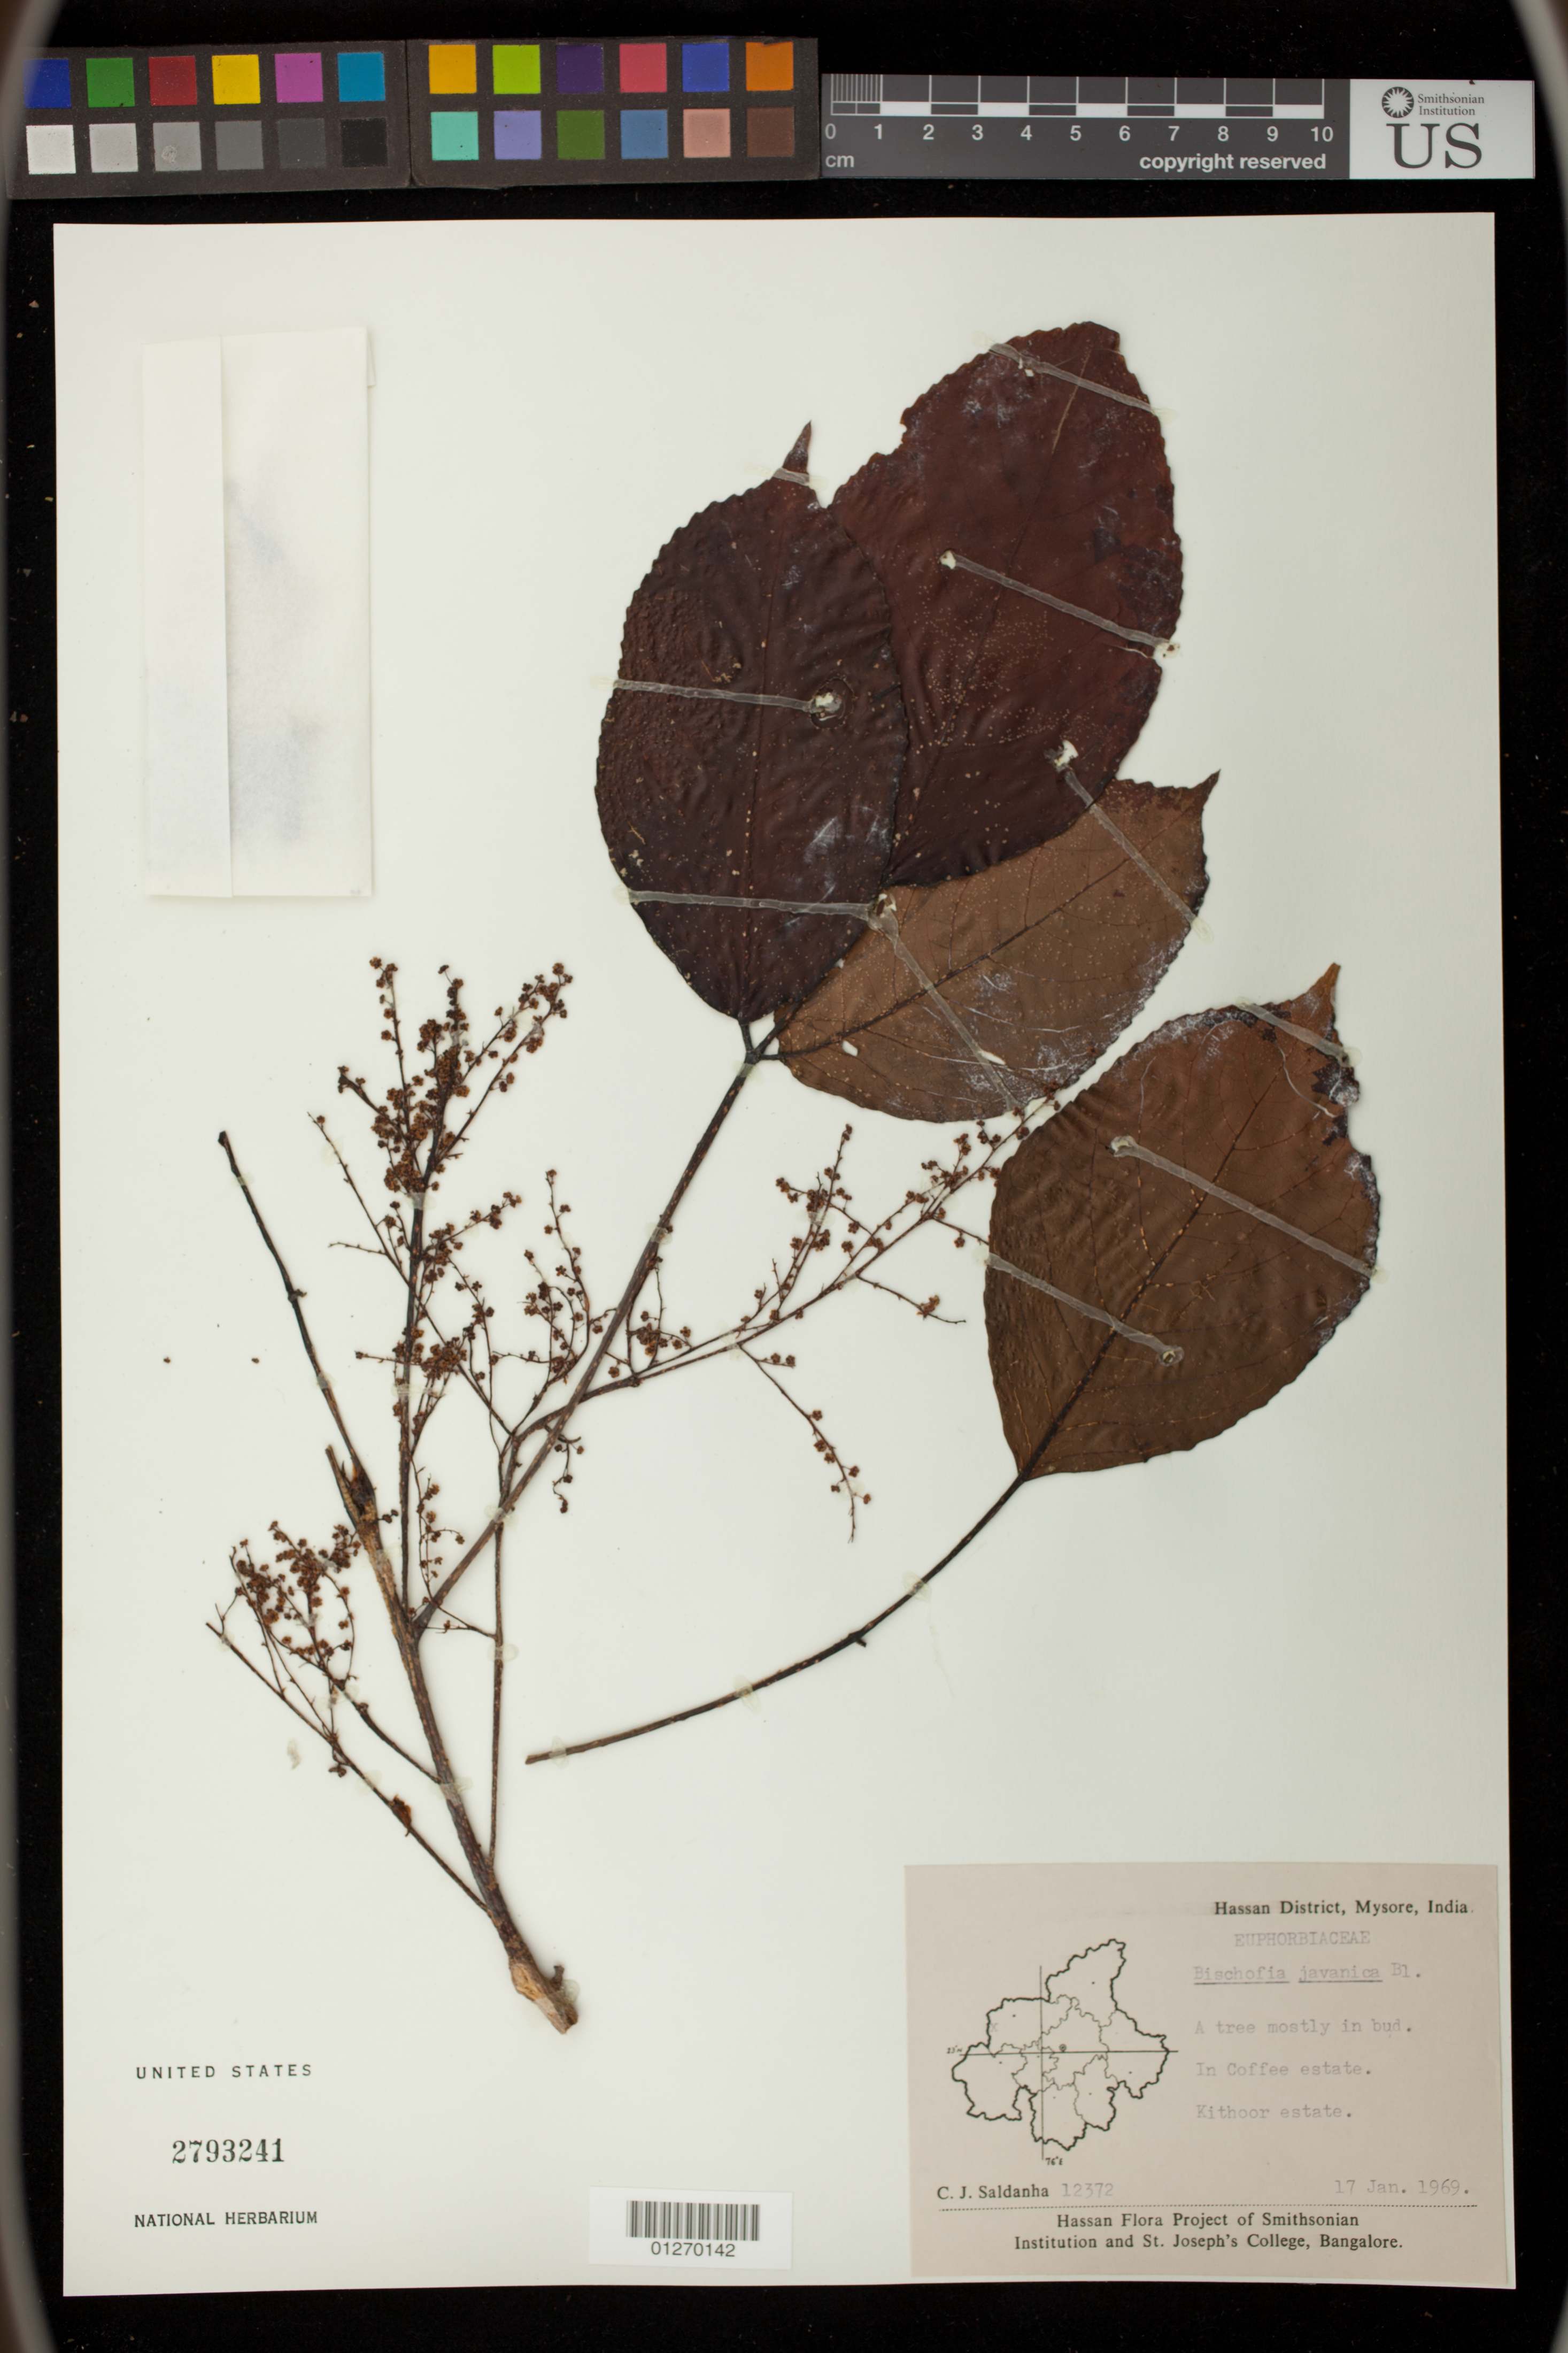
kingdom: Plantae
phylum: Tracheophyta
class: Magnoliopsida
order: Malpighiales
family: Phyllanthaceae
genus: Bischofia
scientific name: Bischofia javanica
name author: Blume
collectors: C. J. Saldanha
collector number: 12372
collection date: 1969-01-17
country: India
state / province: Karnataka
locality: Hassan District, Mysore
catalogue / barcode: US 2793241